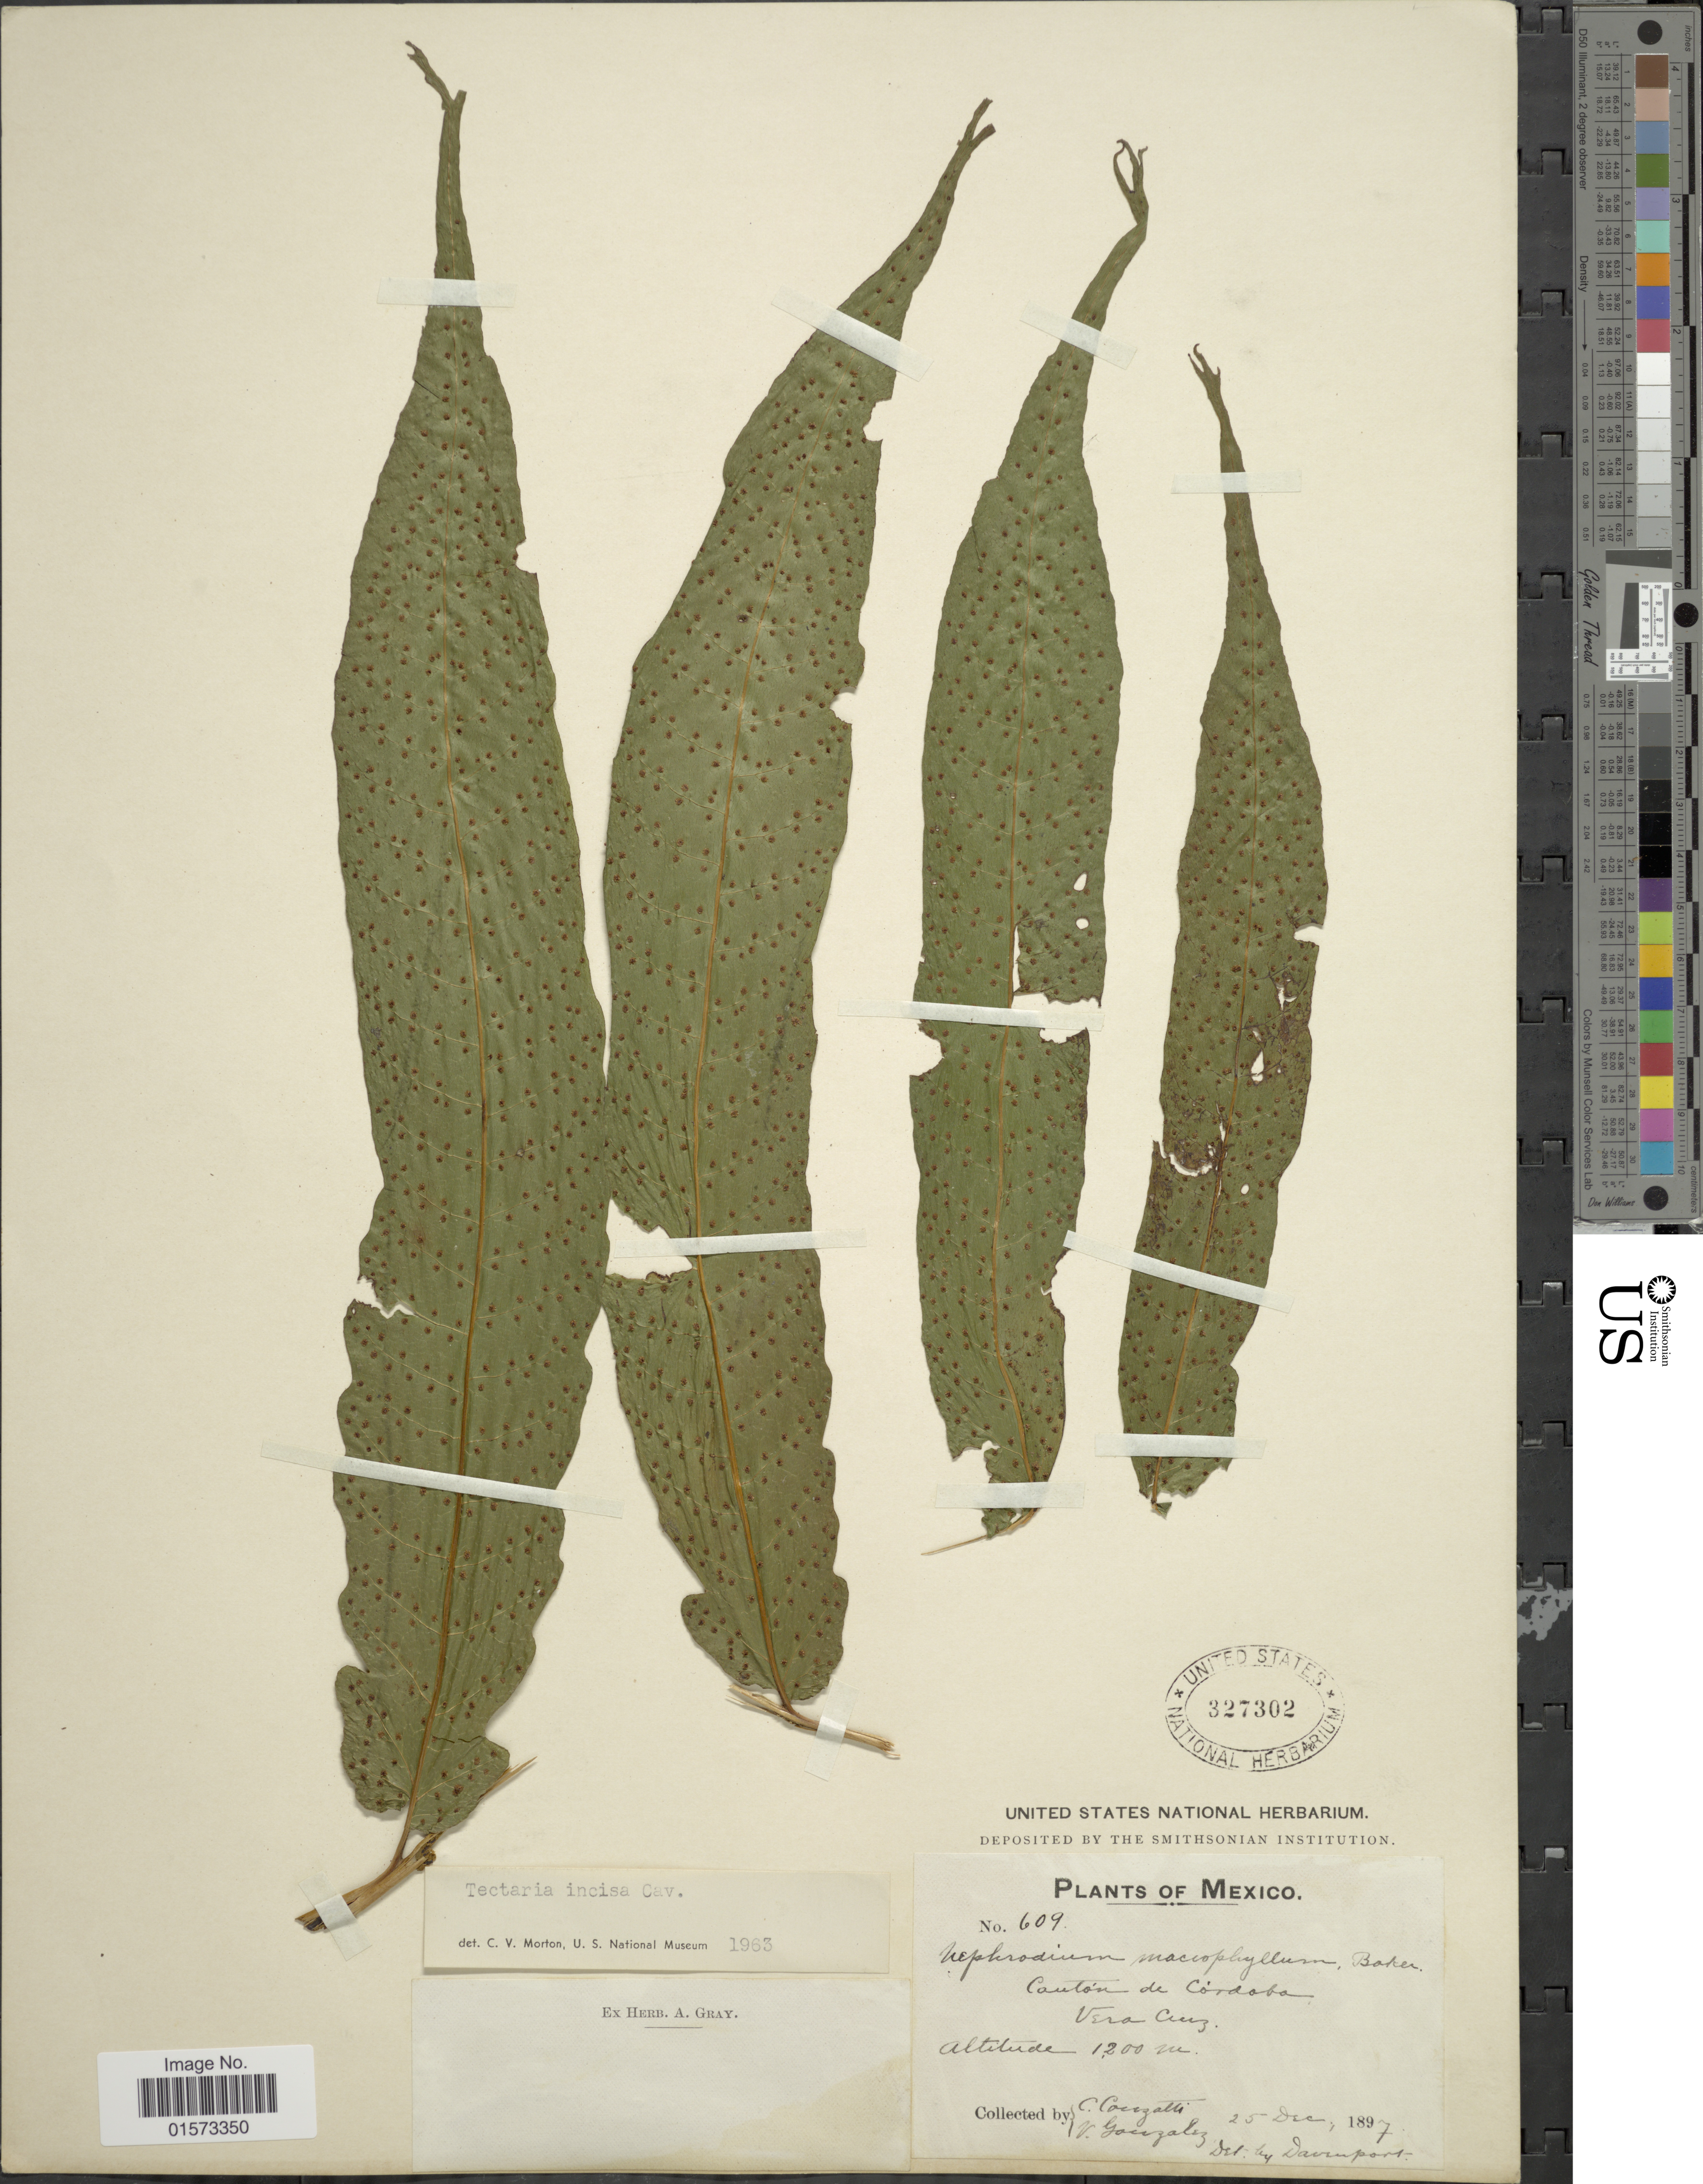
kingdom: Plantae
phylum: Tracheophyta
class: Polypodiopsida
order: Polypodiales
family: Tectariaceae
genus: Tectaria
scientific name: Tectaria incisa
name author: Cav.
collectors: C. Couzatti & V. González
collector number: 609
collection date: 1897-12-25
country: Mexico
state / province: Veracruz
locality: Canton de Cordoba. Vera Cruz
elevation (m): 1200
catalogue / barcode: US 327302